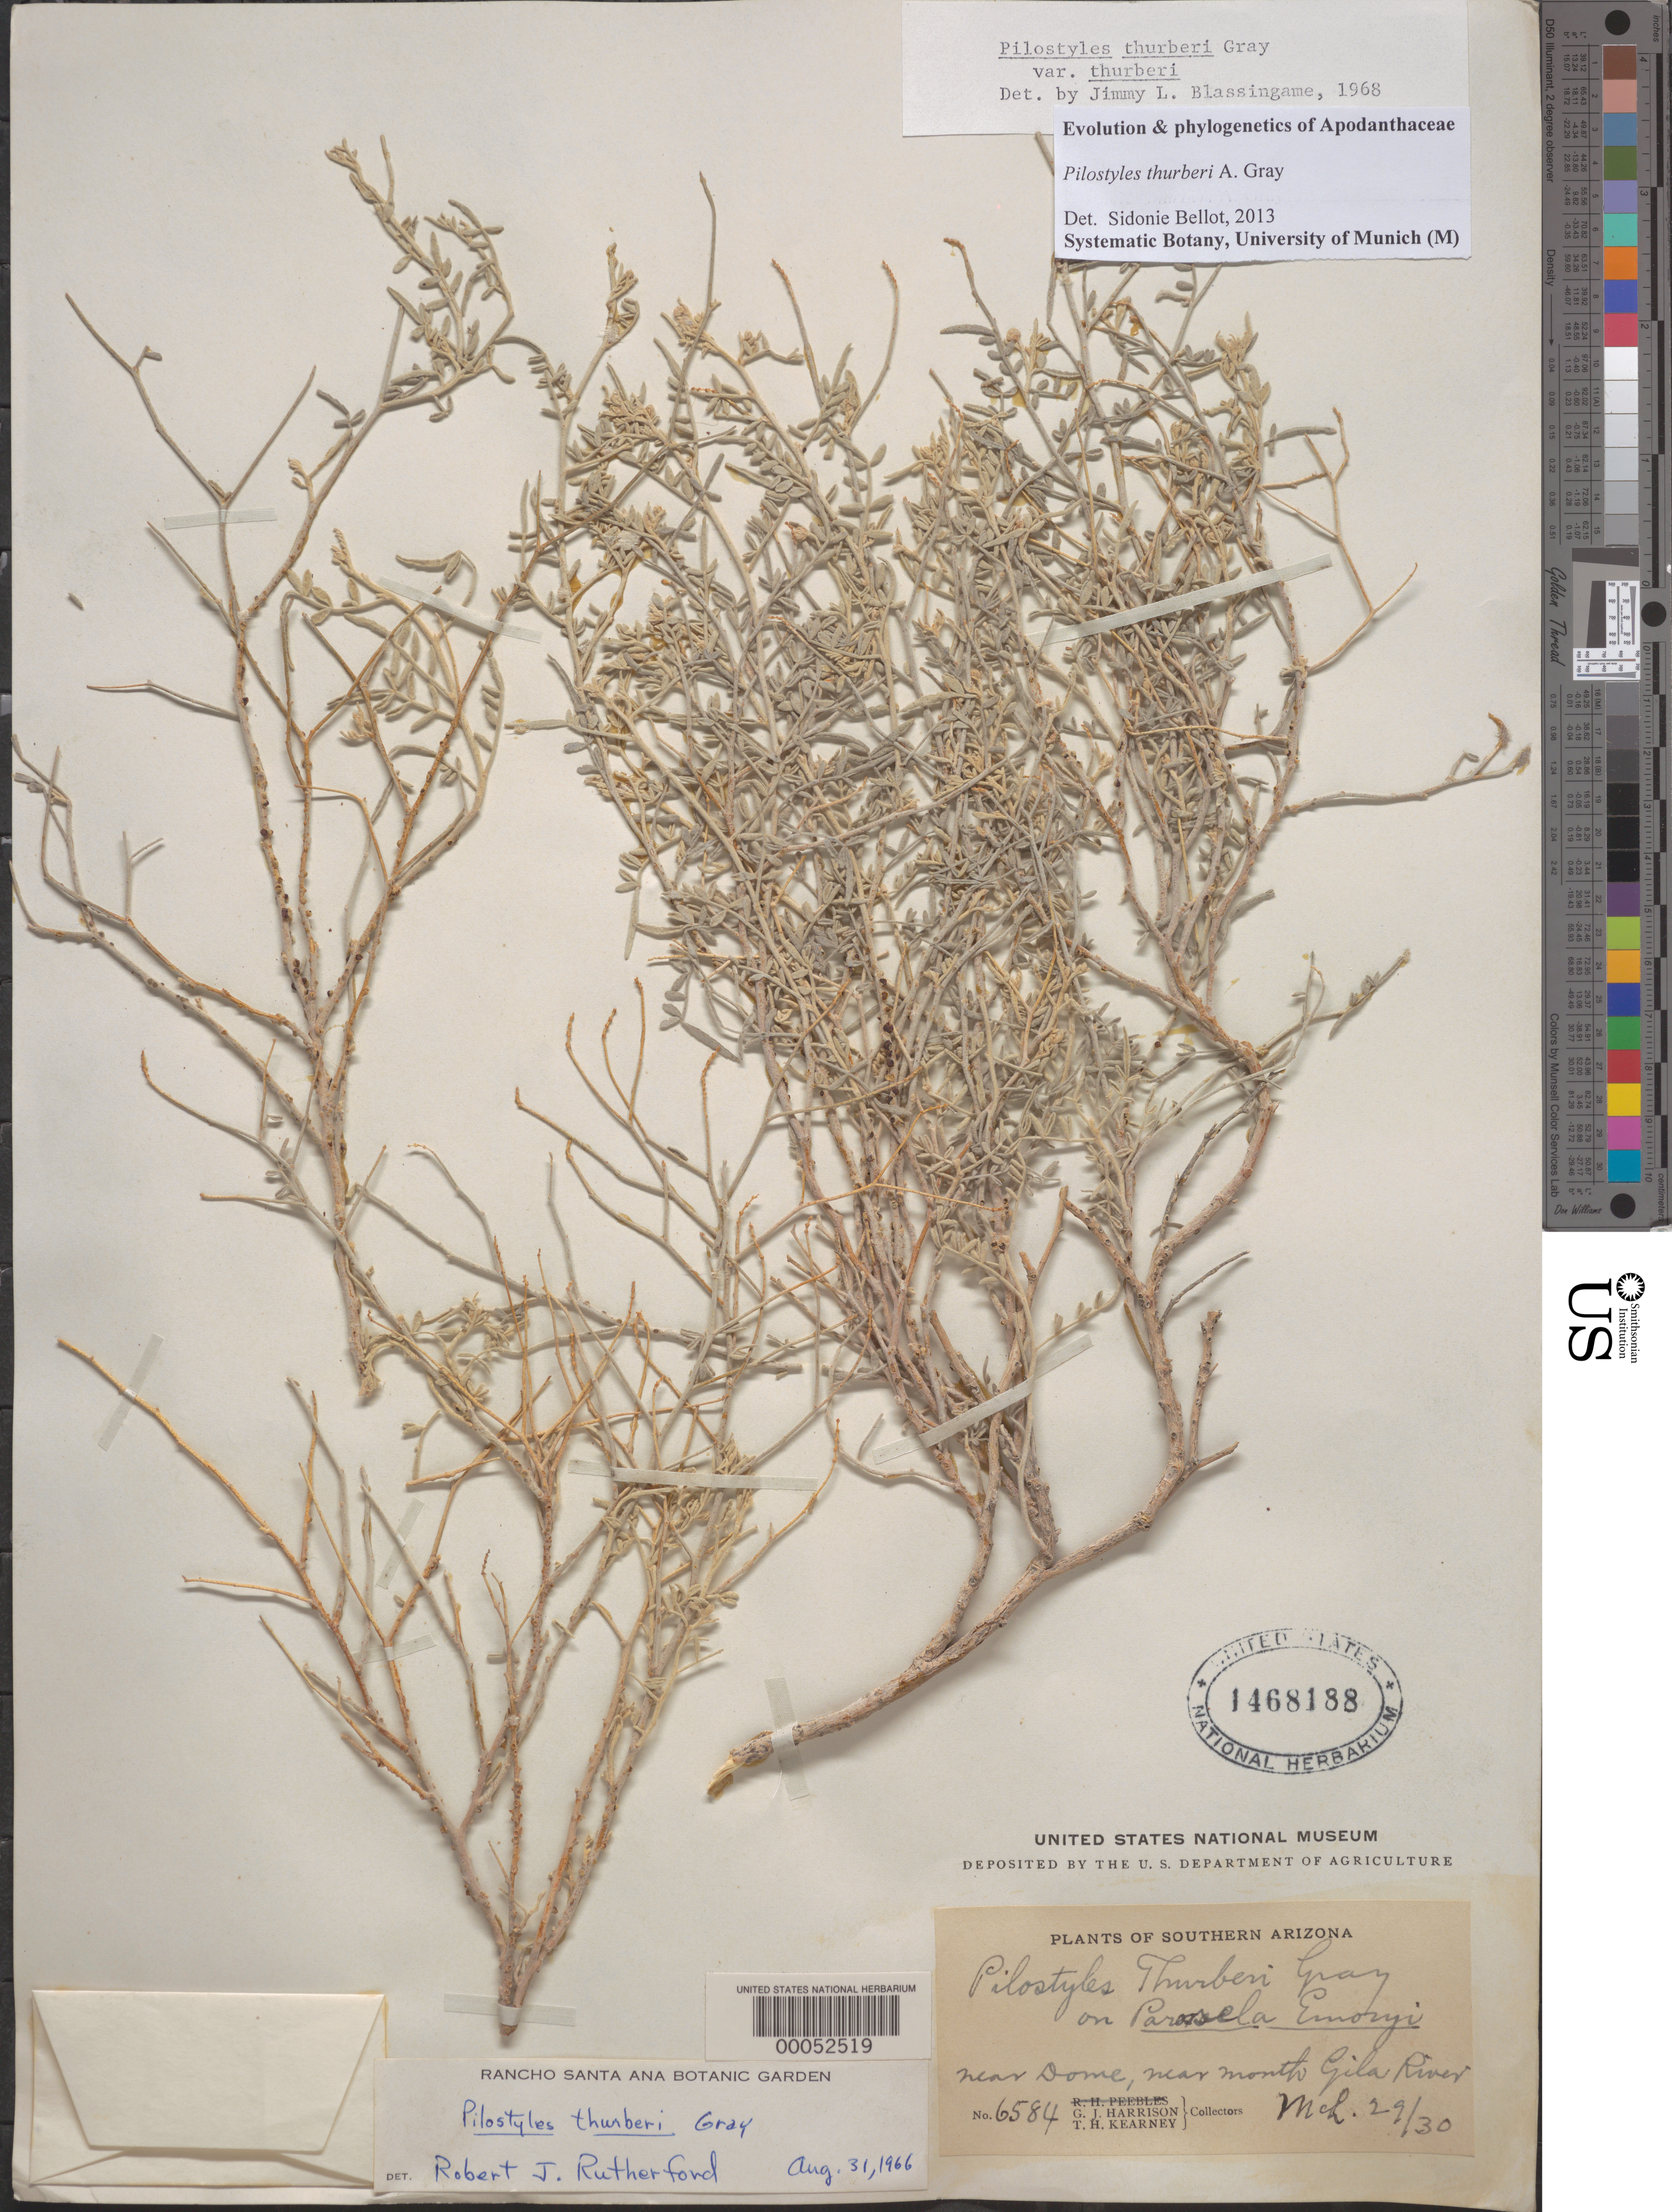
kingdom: Plantae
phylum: Tracheophyta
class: Magnoliopsida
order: Cucurbitales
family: Apodanthaceae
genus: Pilostyles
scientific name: Pilostyles thurberi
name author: A. Gray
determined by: Bellot, Sidonie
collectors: G. J. Harrison & T. H. Kearney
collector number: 6584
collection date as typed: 29 Mar 1930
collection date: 1930-03-29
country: United States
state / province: Arizona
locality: Southern arizona, near mouth of gila river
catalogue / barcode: US 1468188